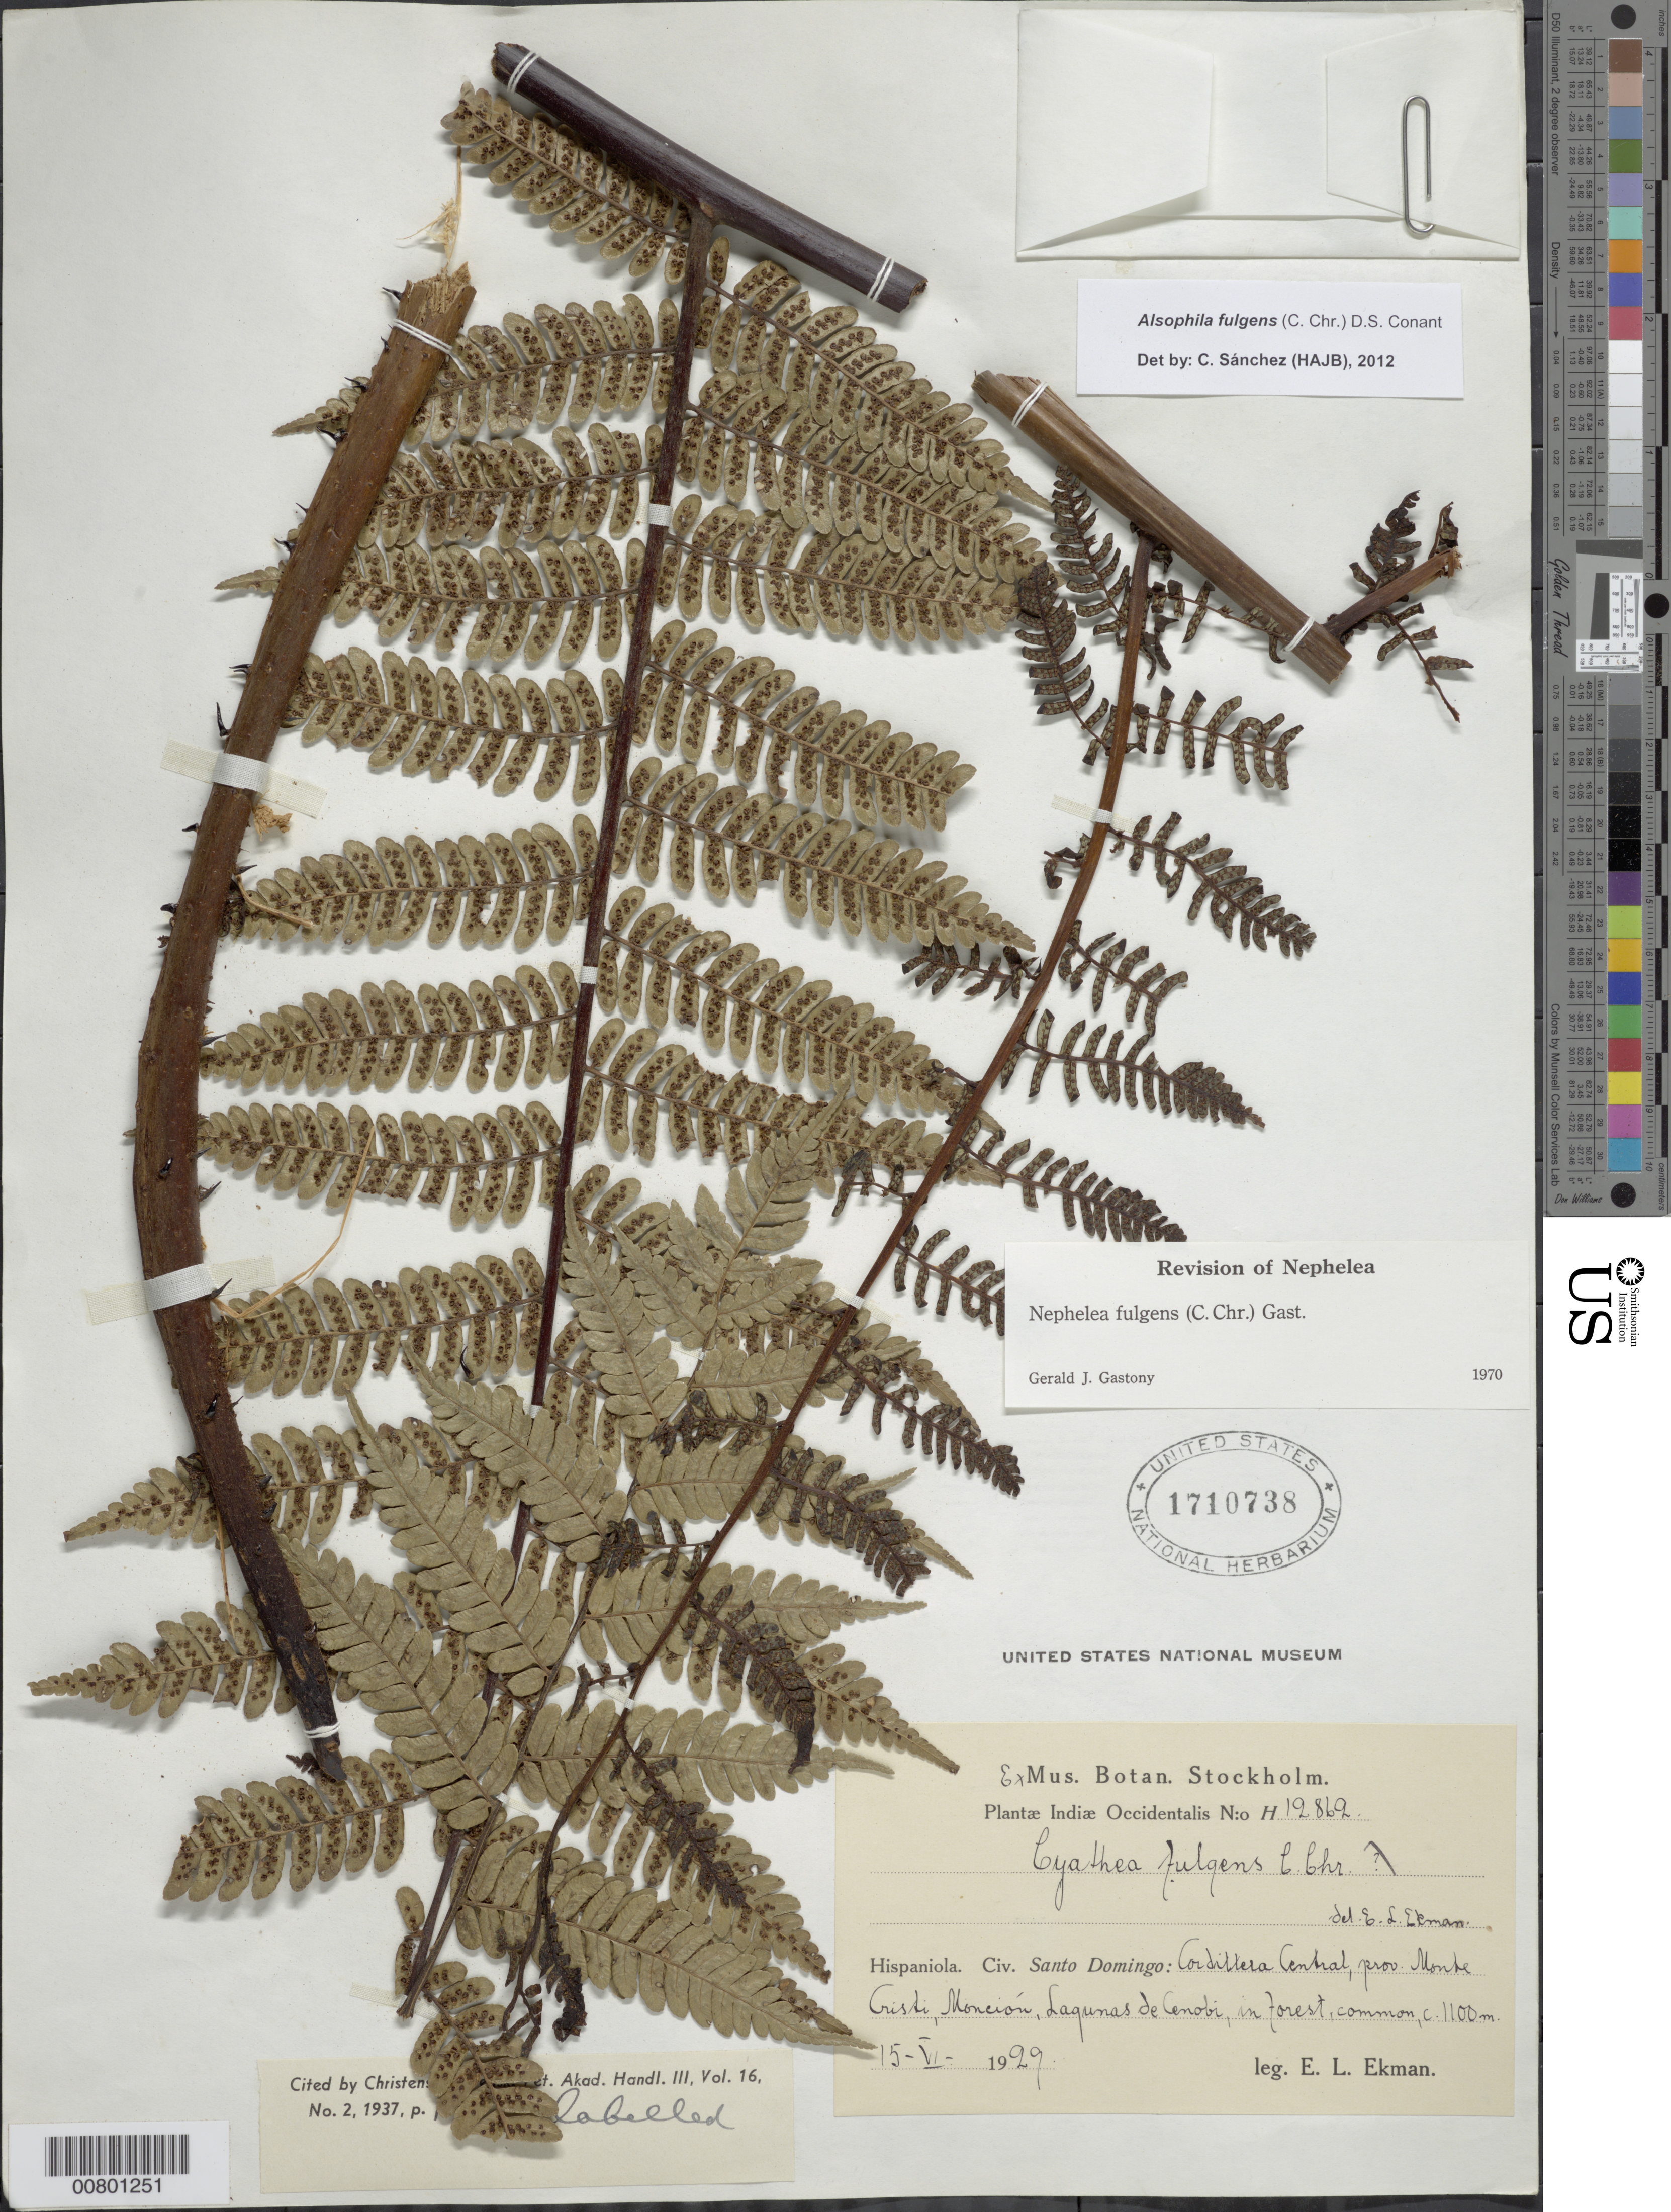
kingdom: Plantae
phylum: Tracheophyta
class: Polypodiopsida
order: Cyatheales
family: Cyatheaceae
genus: Alsophila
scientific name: Alsophila fulgens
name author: (C. Chr.) D.S. Conant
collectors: E. L. Ekman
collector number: H 12862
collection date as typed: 15 Jun 1929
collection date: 1929-06-15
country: Dominican Republic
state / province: Monte Cristi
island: Hispaniola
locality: Cordillera Central, Monción, Lagunas de Cenobi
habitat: Forest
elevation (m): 1100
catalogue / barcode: US 1710738